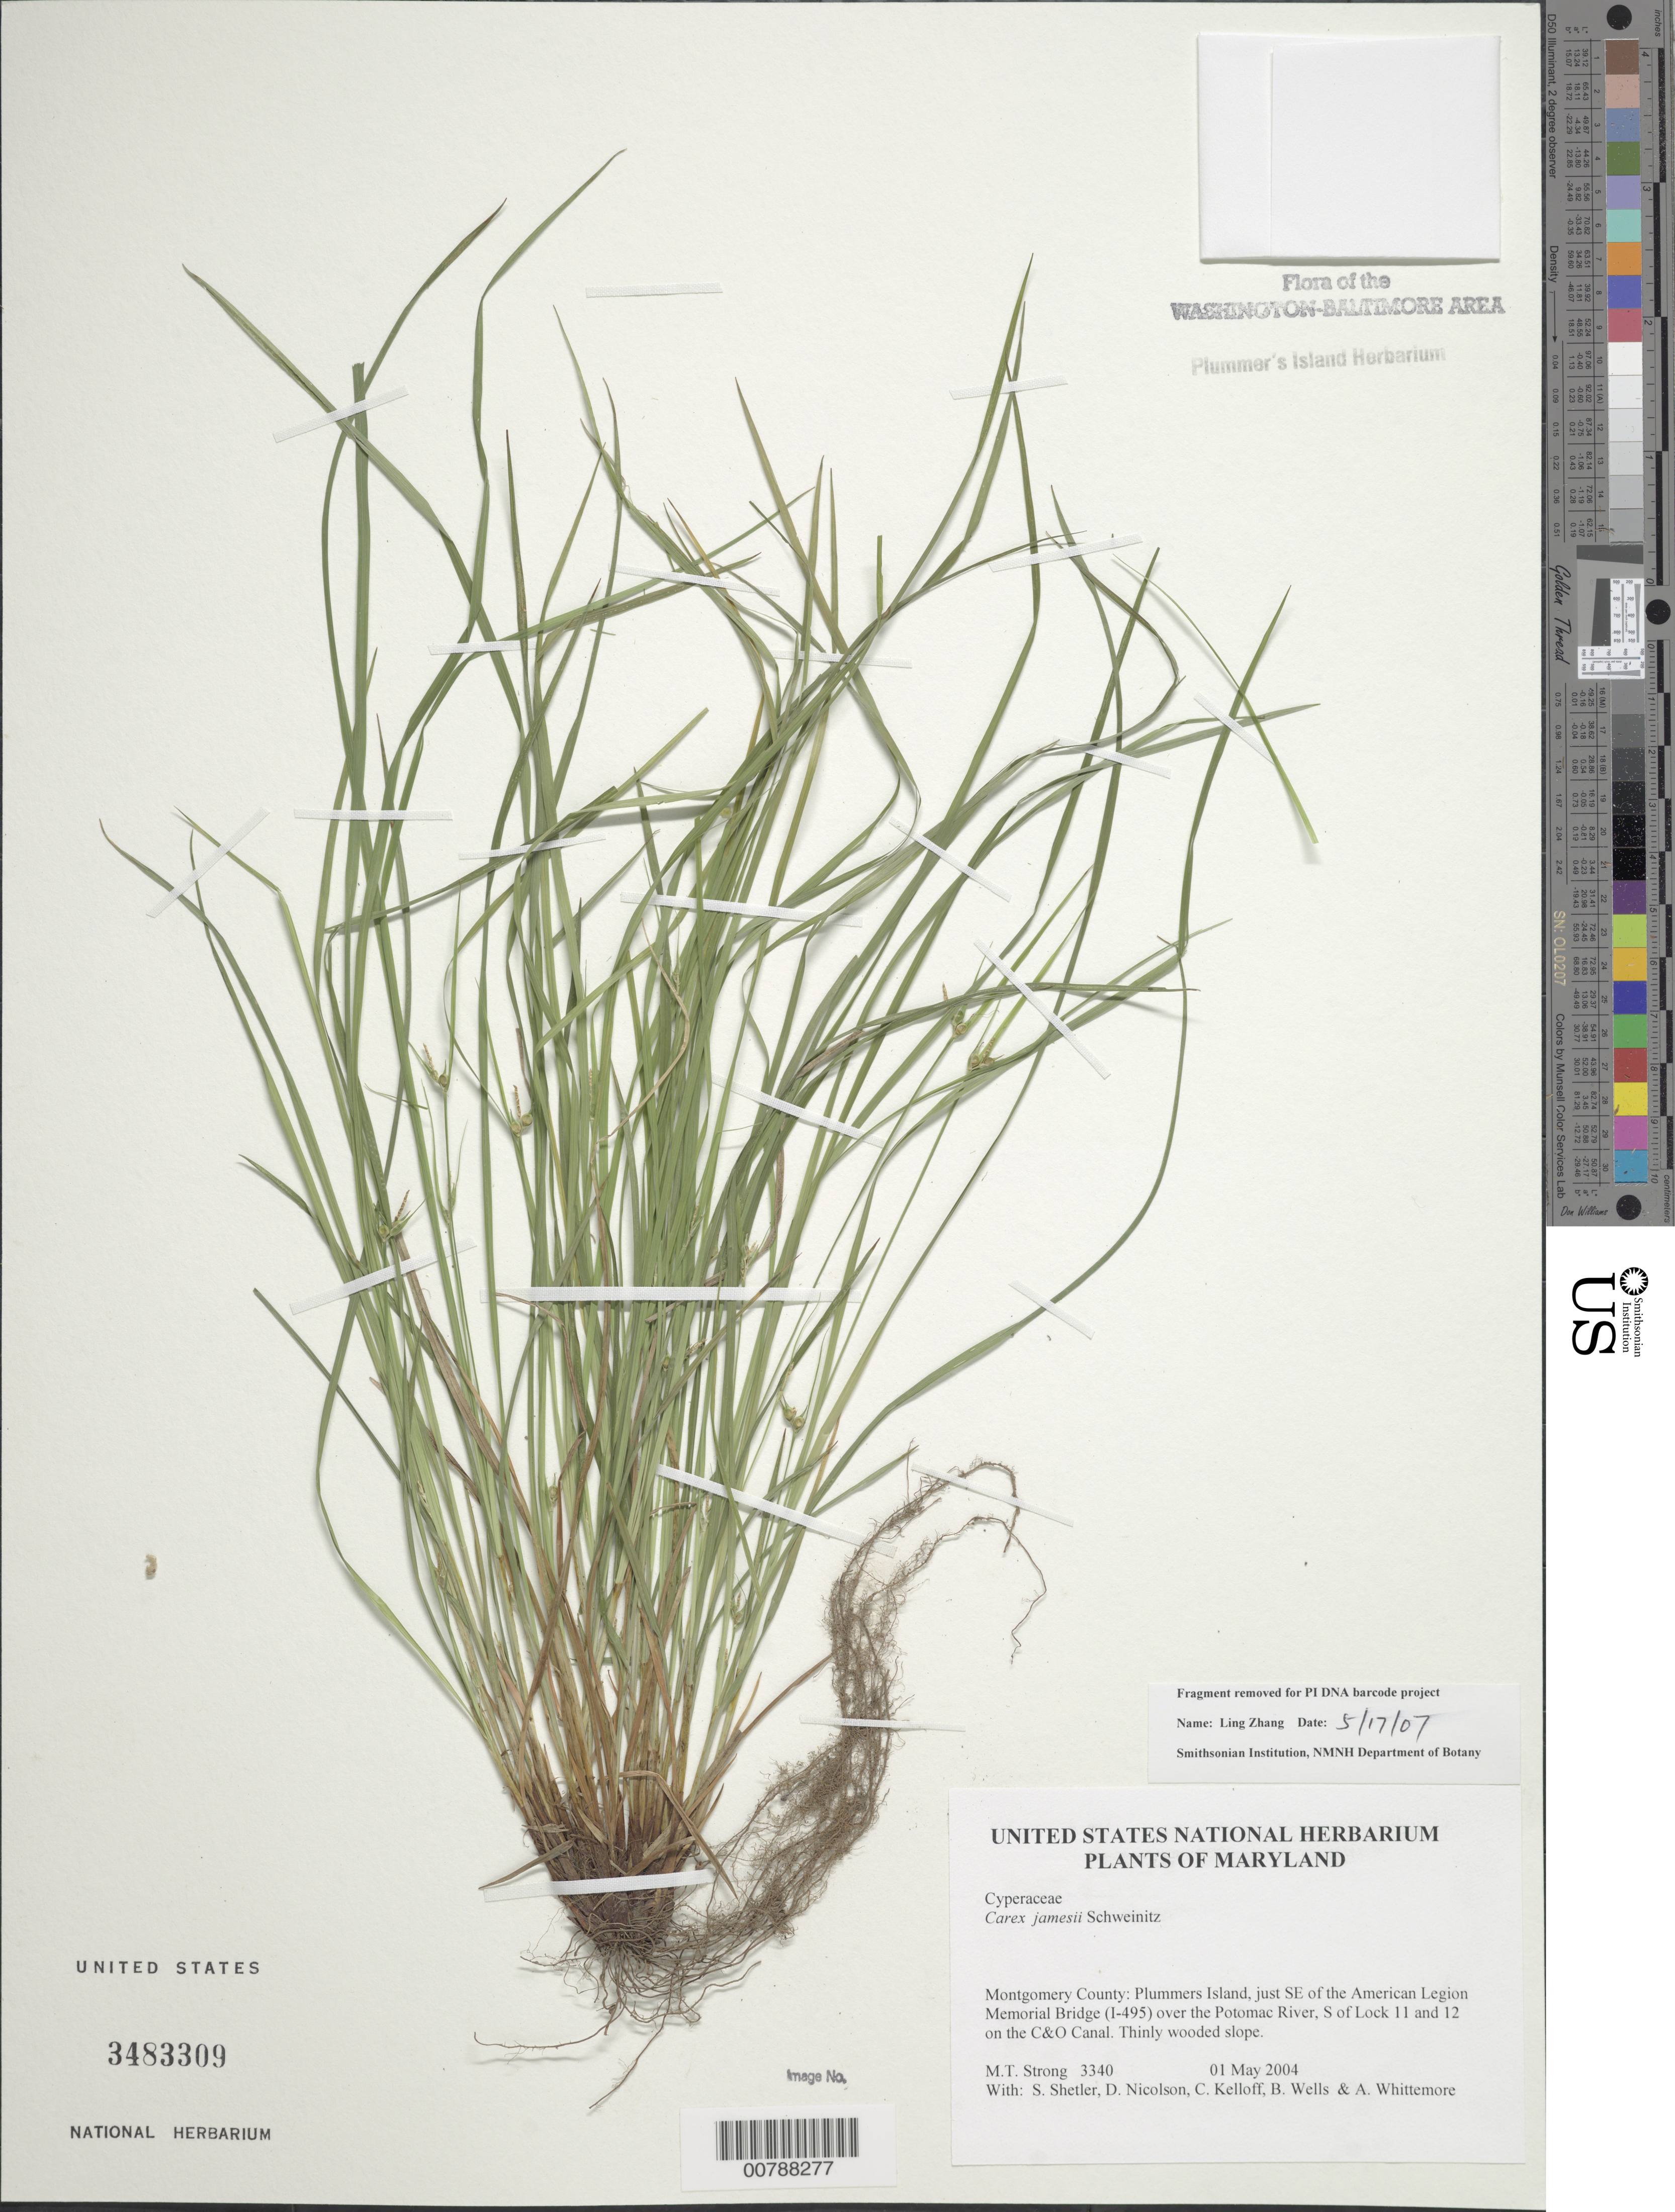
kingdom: Plantae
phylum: Tracheophyta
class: Liliopsida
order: Poales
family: Cyperaceae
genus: Carex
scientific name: Carex jamesii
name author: Schwein.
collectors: M. T. Strong, S. Shetler, D. H. Nicolson, C. L. Kelloff, B. Wells & A. Whittemore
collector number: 3340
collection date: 2004-05-01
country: United States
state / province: Maryland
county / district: Montgomery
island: Plummers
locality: Plummers Island, just SE of the American Legion Memorial Bridge (I-495) over the Potomac River, S of Lock 11 and 12 on the C&O Canal.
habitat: Thinly wooded slope.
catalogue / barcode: US 3483309